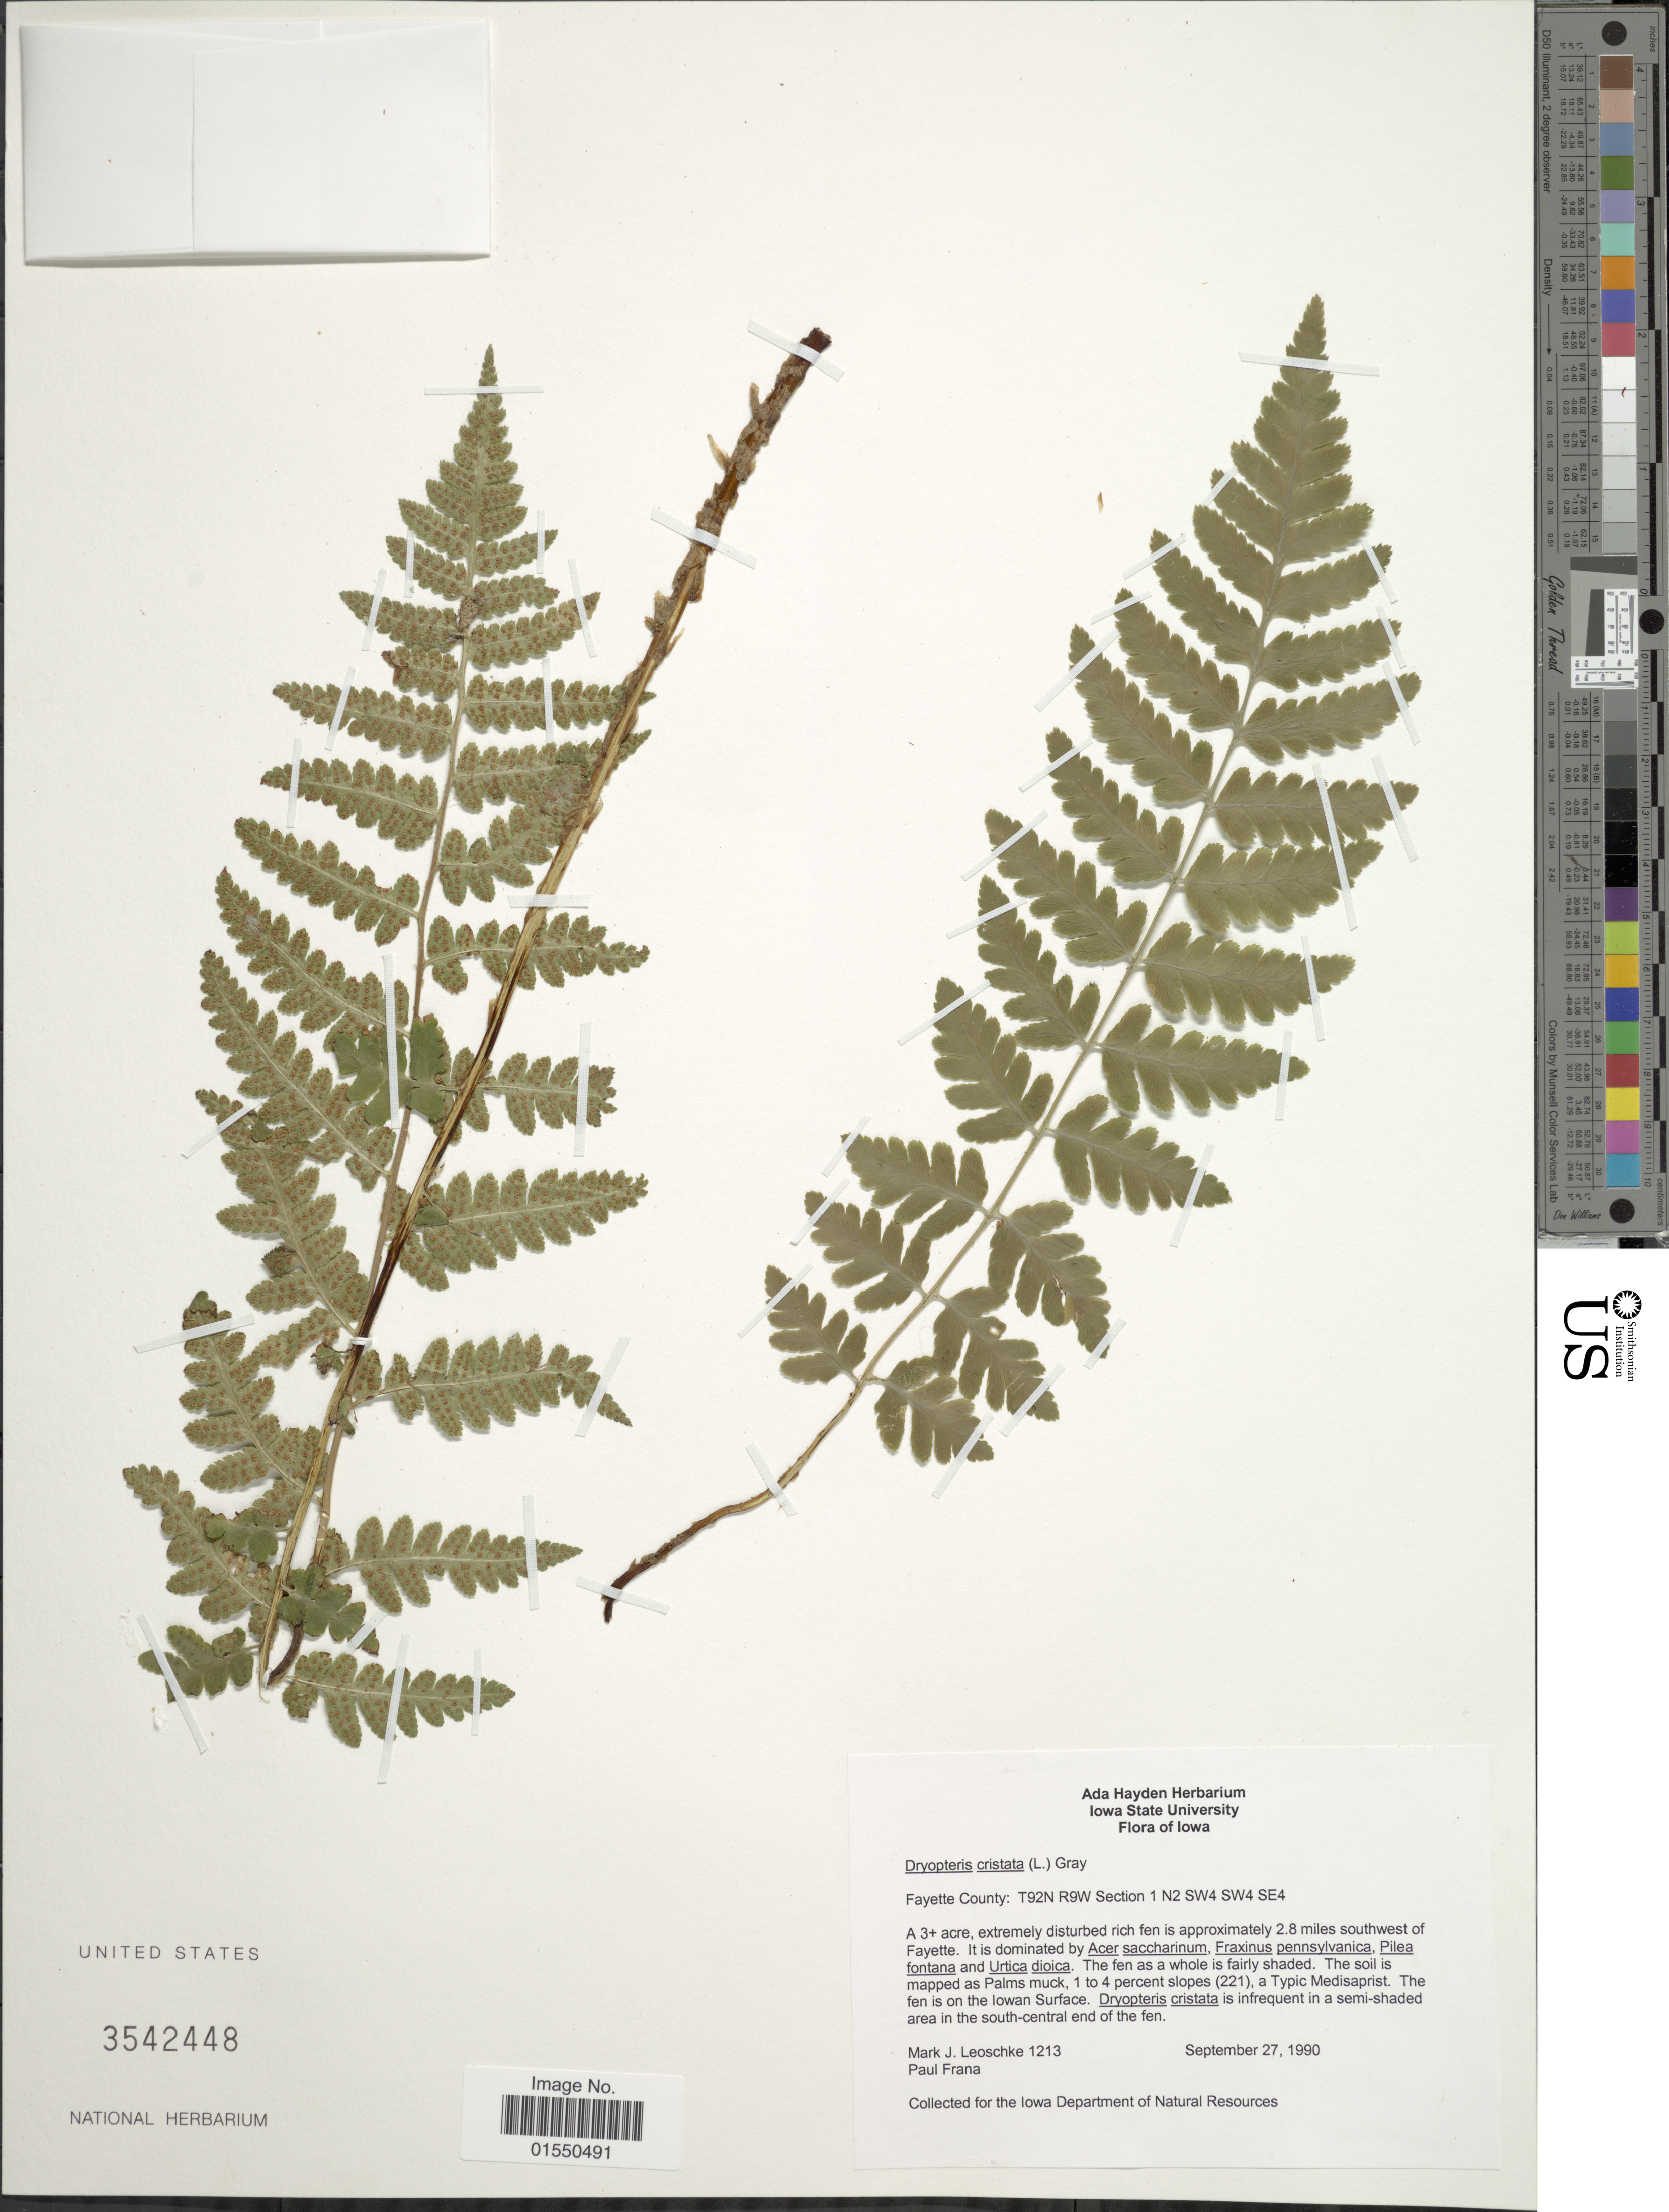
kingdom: Plantae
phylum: Tracheophyta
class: Polypodiopsida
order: Polypodiales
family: Dryopteridaceae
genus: Dryopteris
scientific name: Dryopteris cristata var. spinulosa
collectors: M. J. Leoschke & P. Frana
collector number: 1213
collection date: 1990-09-27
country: United States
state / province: Iowa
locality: Fayette County: T92N R9W section 1 N2 SW4 SW4 SE4, A 3+ acre, extremely disturbed rich fen is approximately 2.8 miles southwest of Fayette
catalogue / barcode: US 3542448